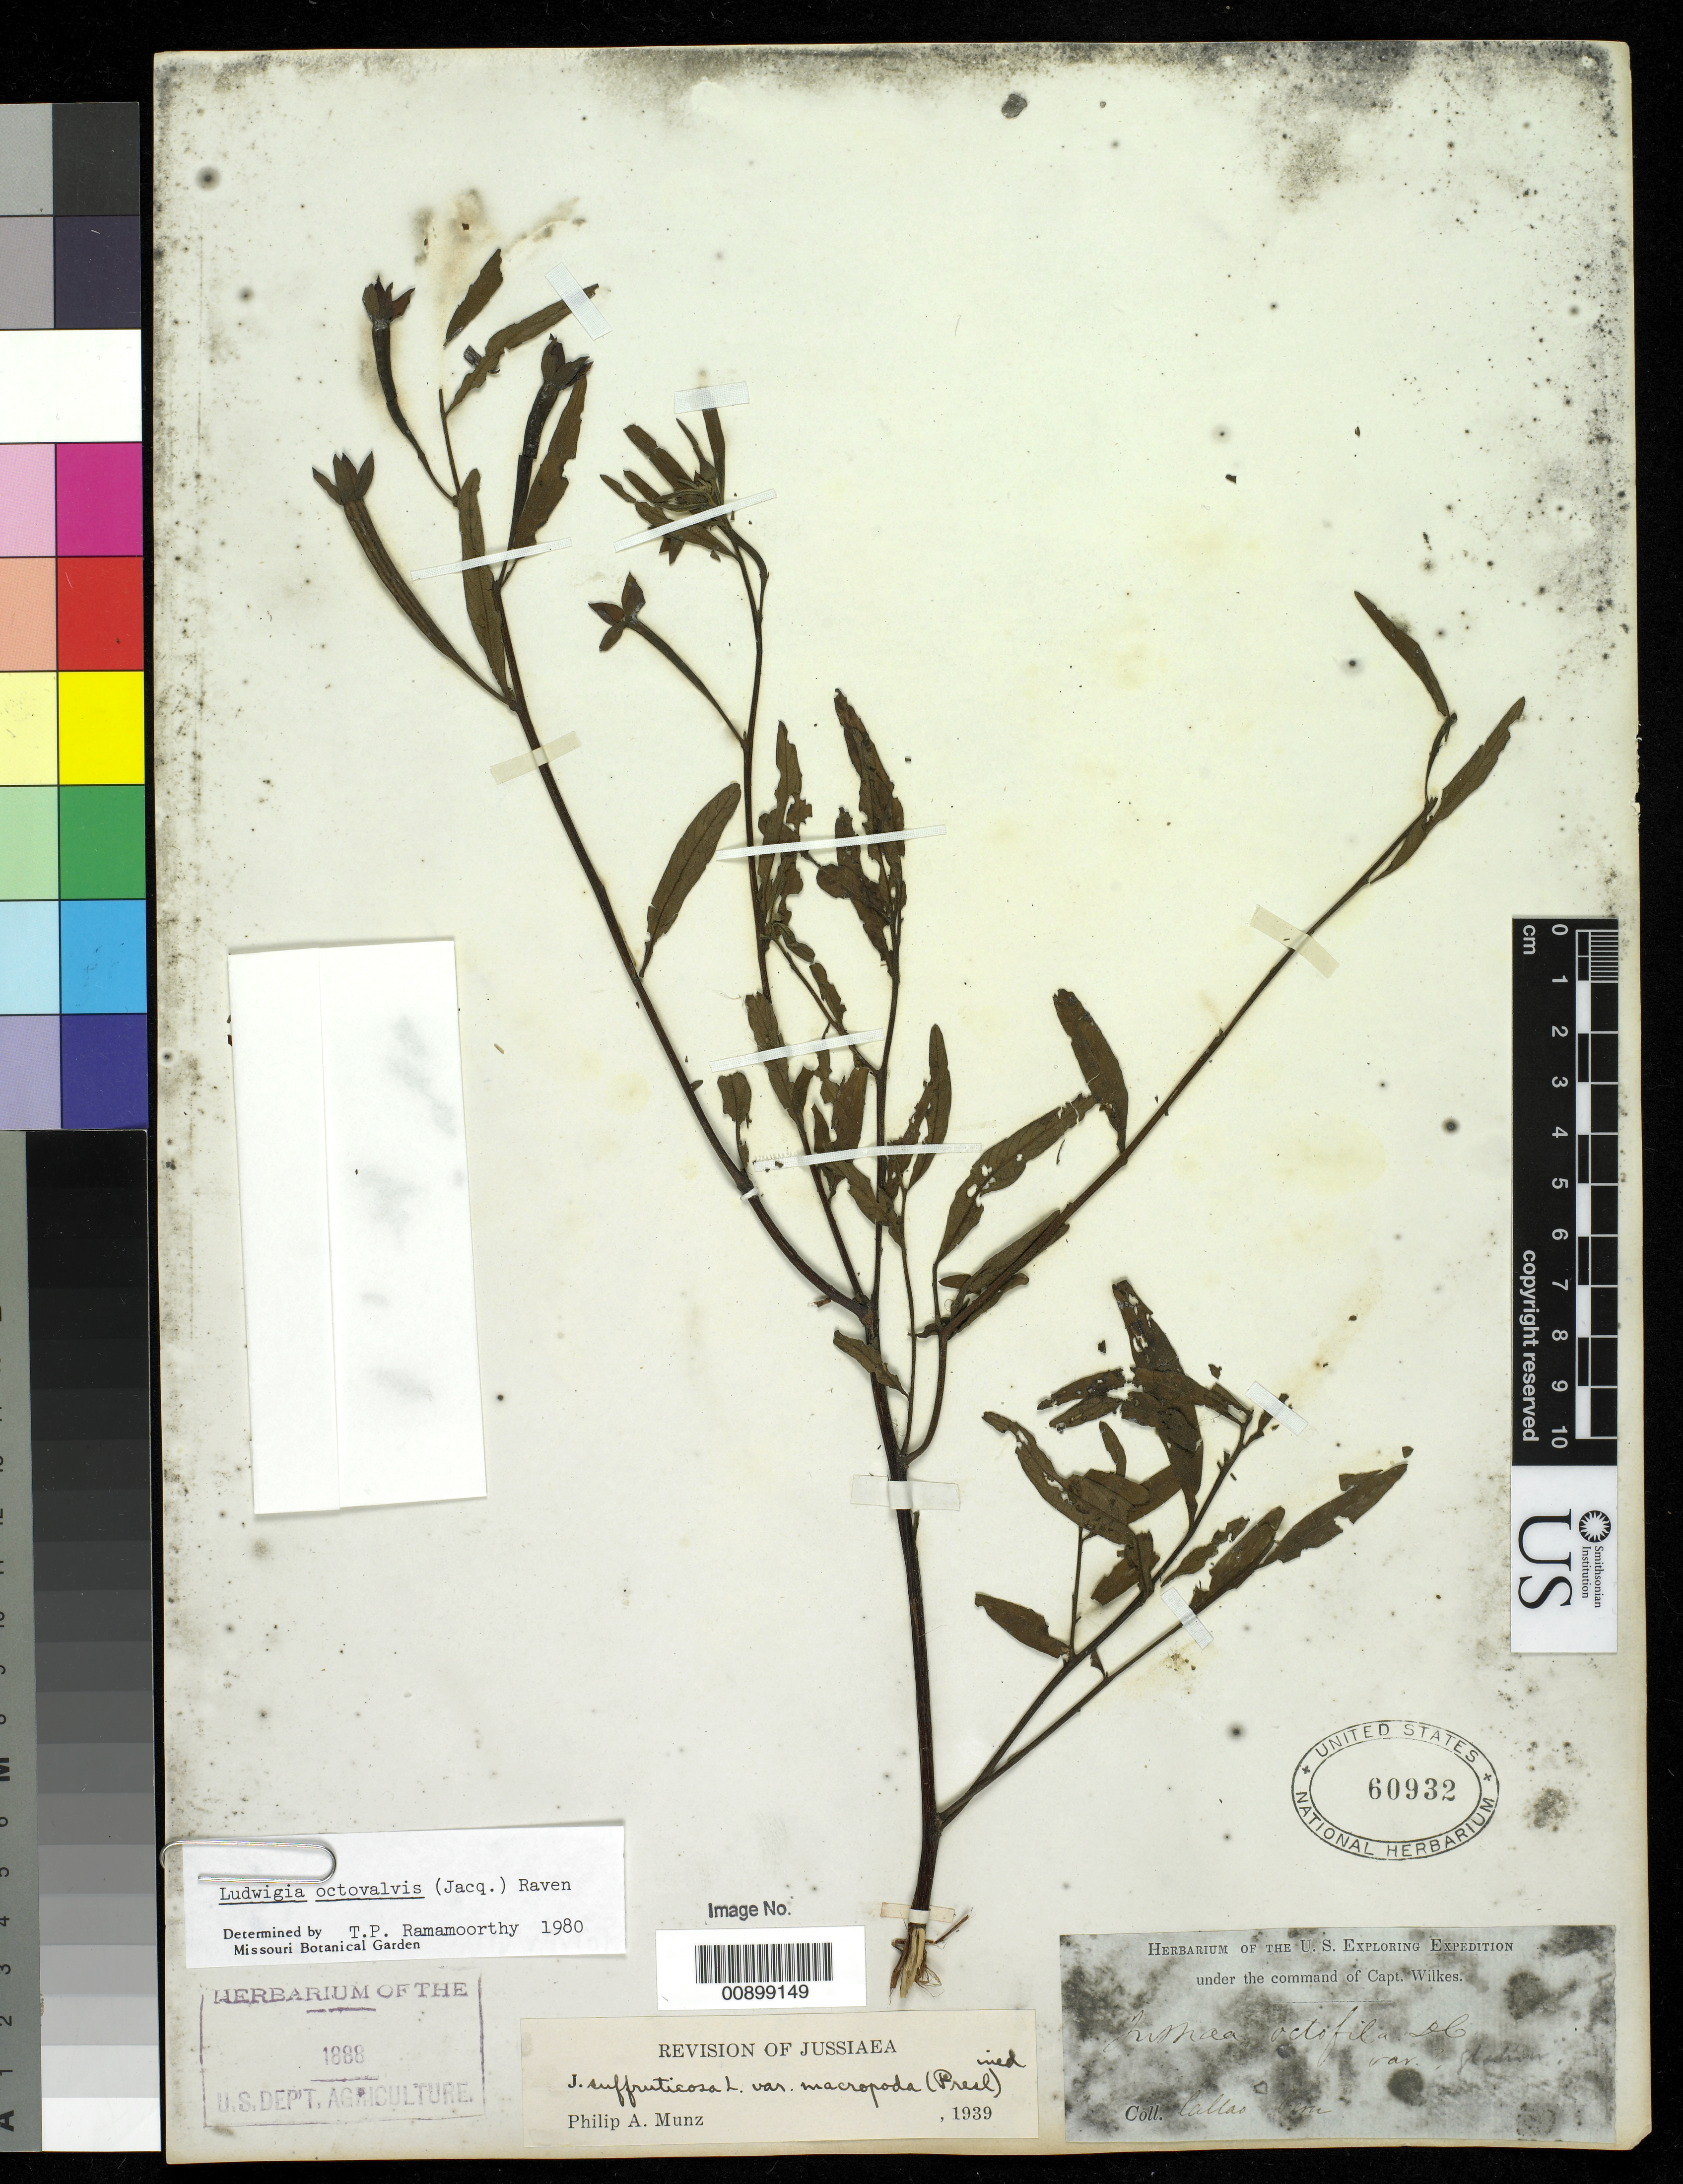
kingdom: Plantae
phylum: Tracheophyta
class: Magnoliopsida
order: Myrtales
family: Onagraceae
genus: Ludwigia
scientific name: Ludwigia octovalvis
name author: (Jacq.) P.H. Raven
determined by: Ramamoorthy, T. P.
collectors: Wilkes Explor. Exped.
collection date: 1838/1842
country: Peru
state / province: Callao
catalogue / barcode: US 60932